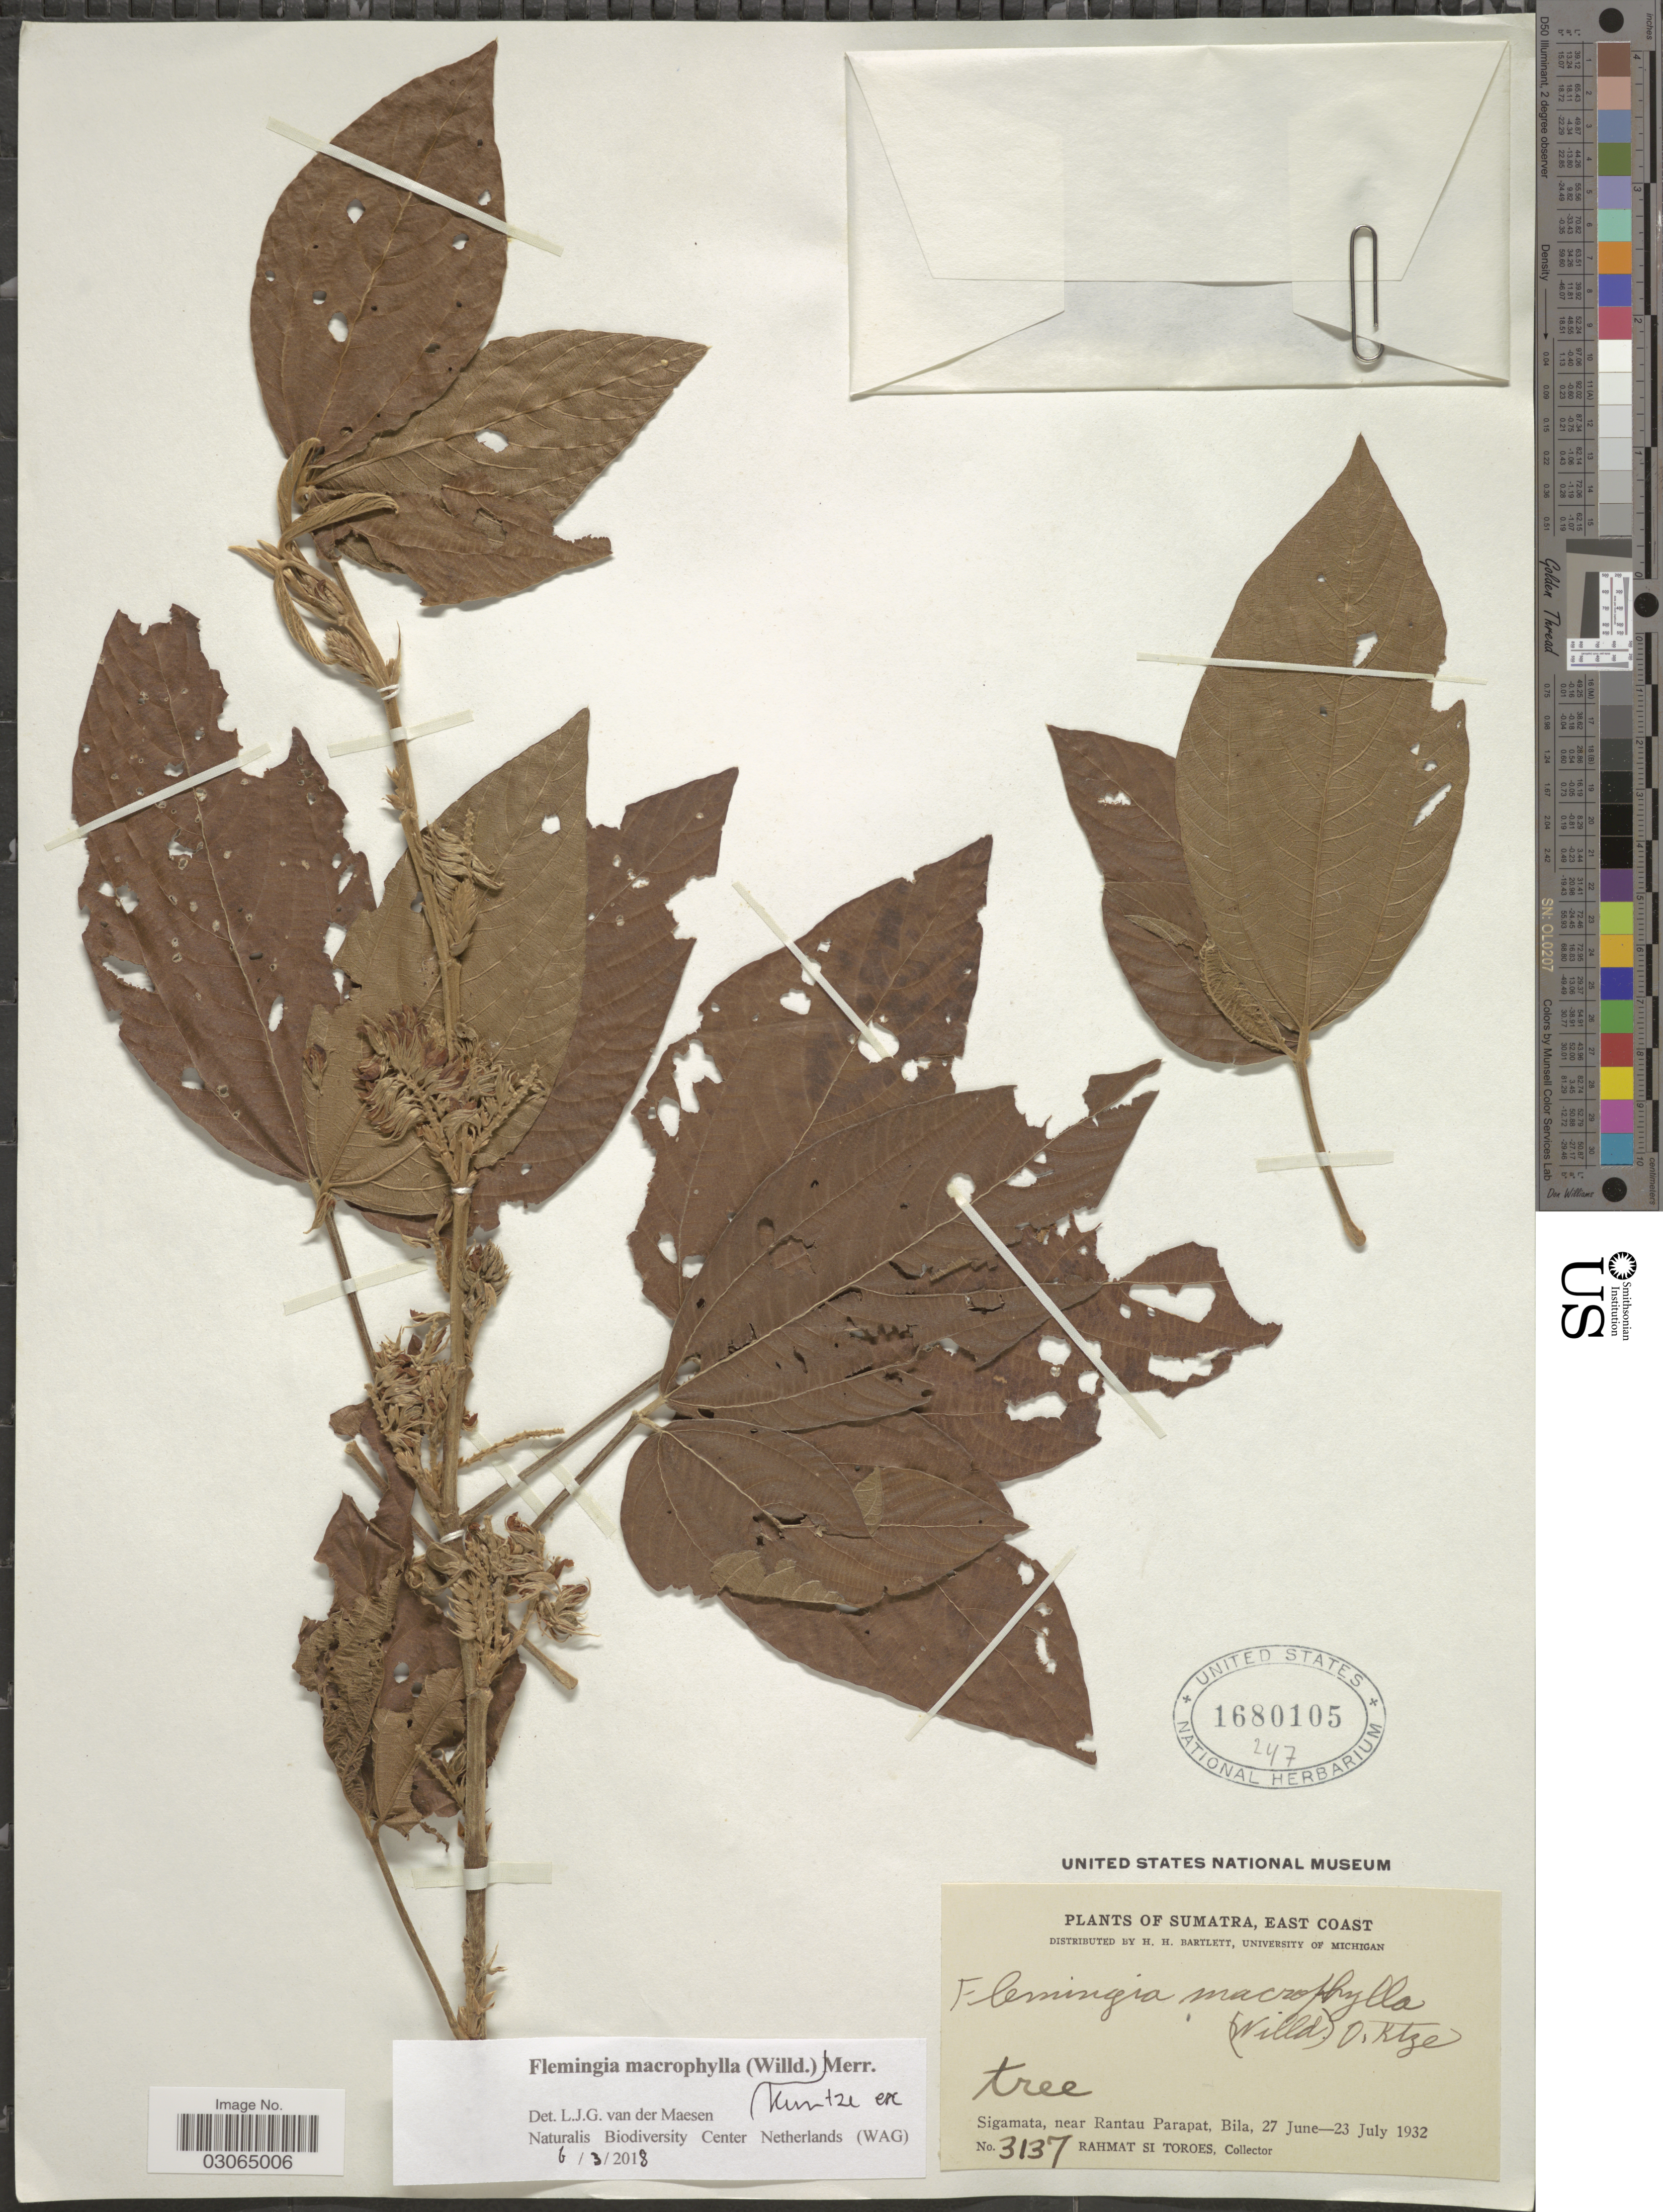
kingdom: Plantae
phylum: Tracheophyta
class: Magnoliopsida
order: Fabales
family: Fabaceae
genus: Flemingia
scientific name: Flemingia macrophylla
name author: (Willd.) Kuntze ex Merr.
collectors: Rahmat Si Boeea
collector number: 3137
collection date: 1932-06-27/1932-07-23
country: Indonesia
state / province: Sumatra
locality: East Coast. Sigamata, near Rantau Parapat, Bila.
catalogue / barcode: US 1680105